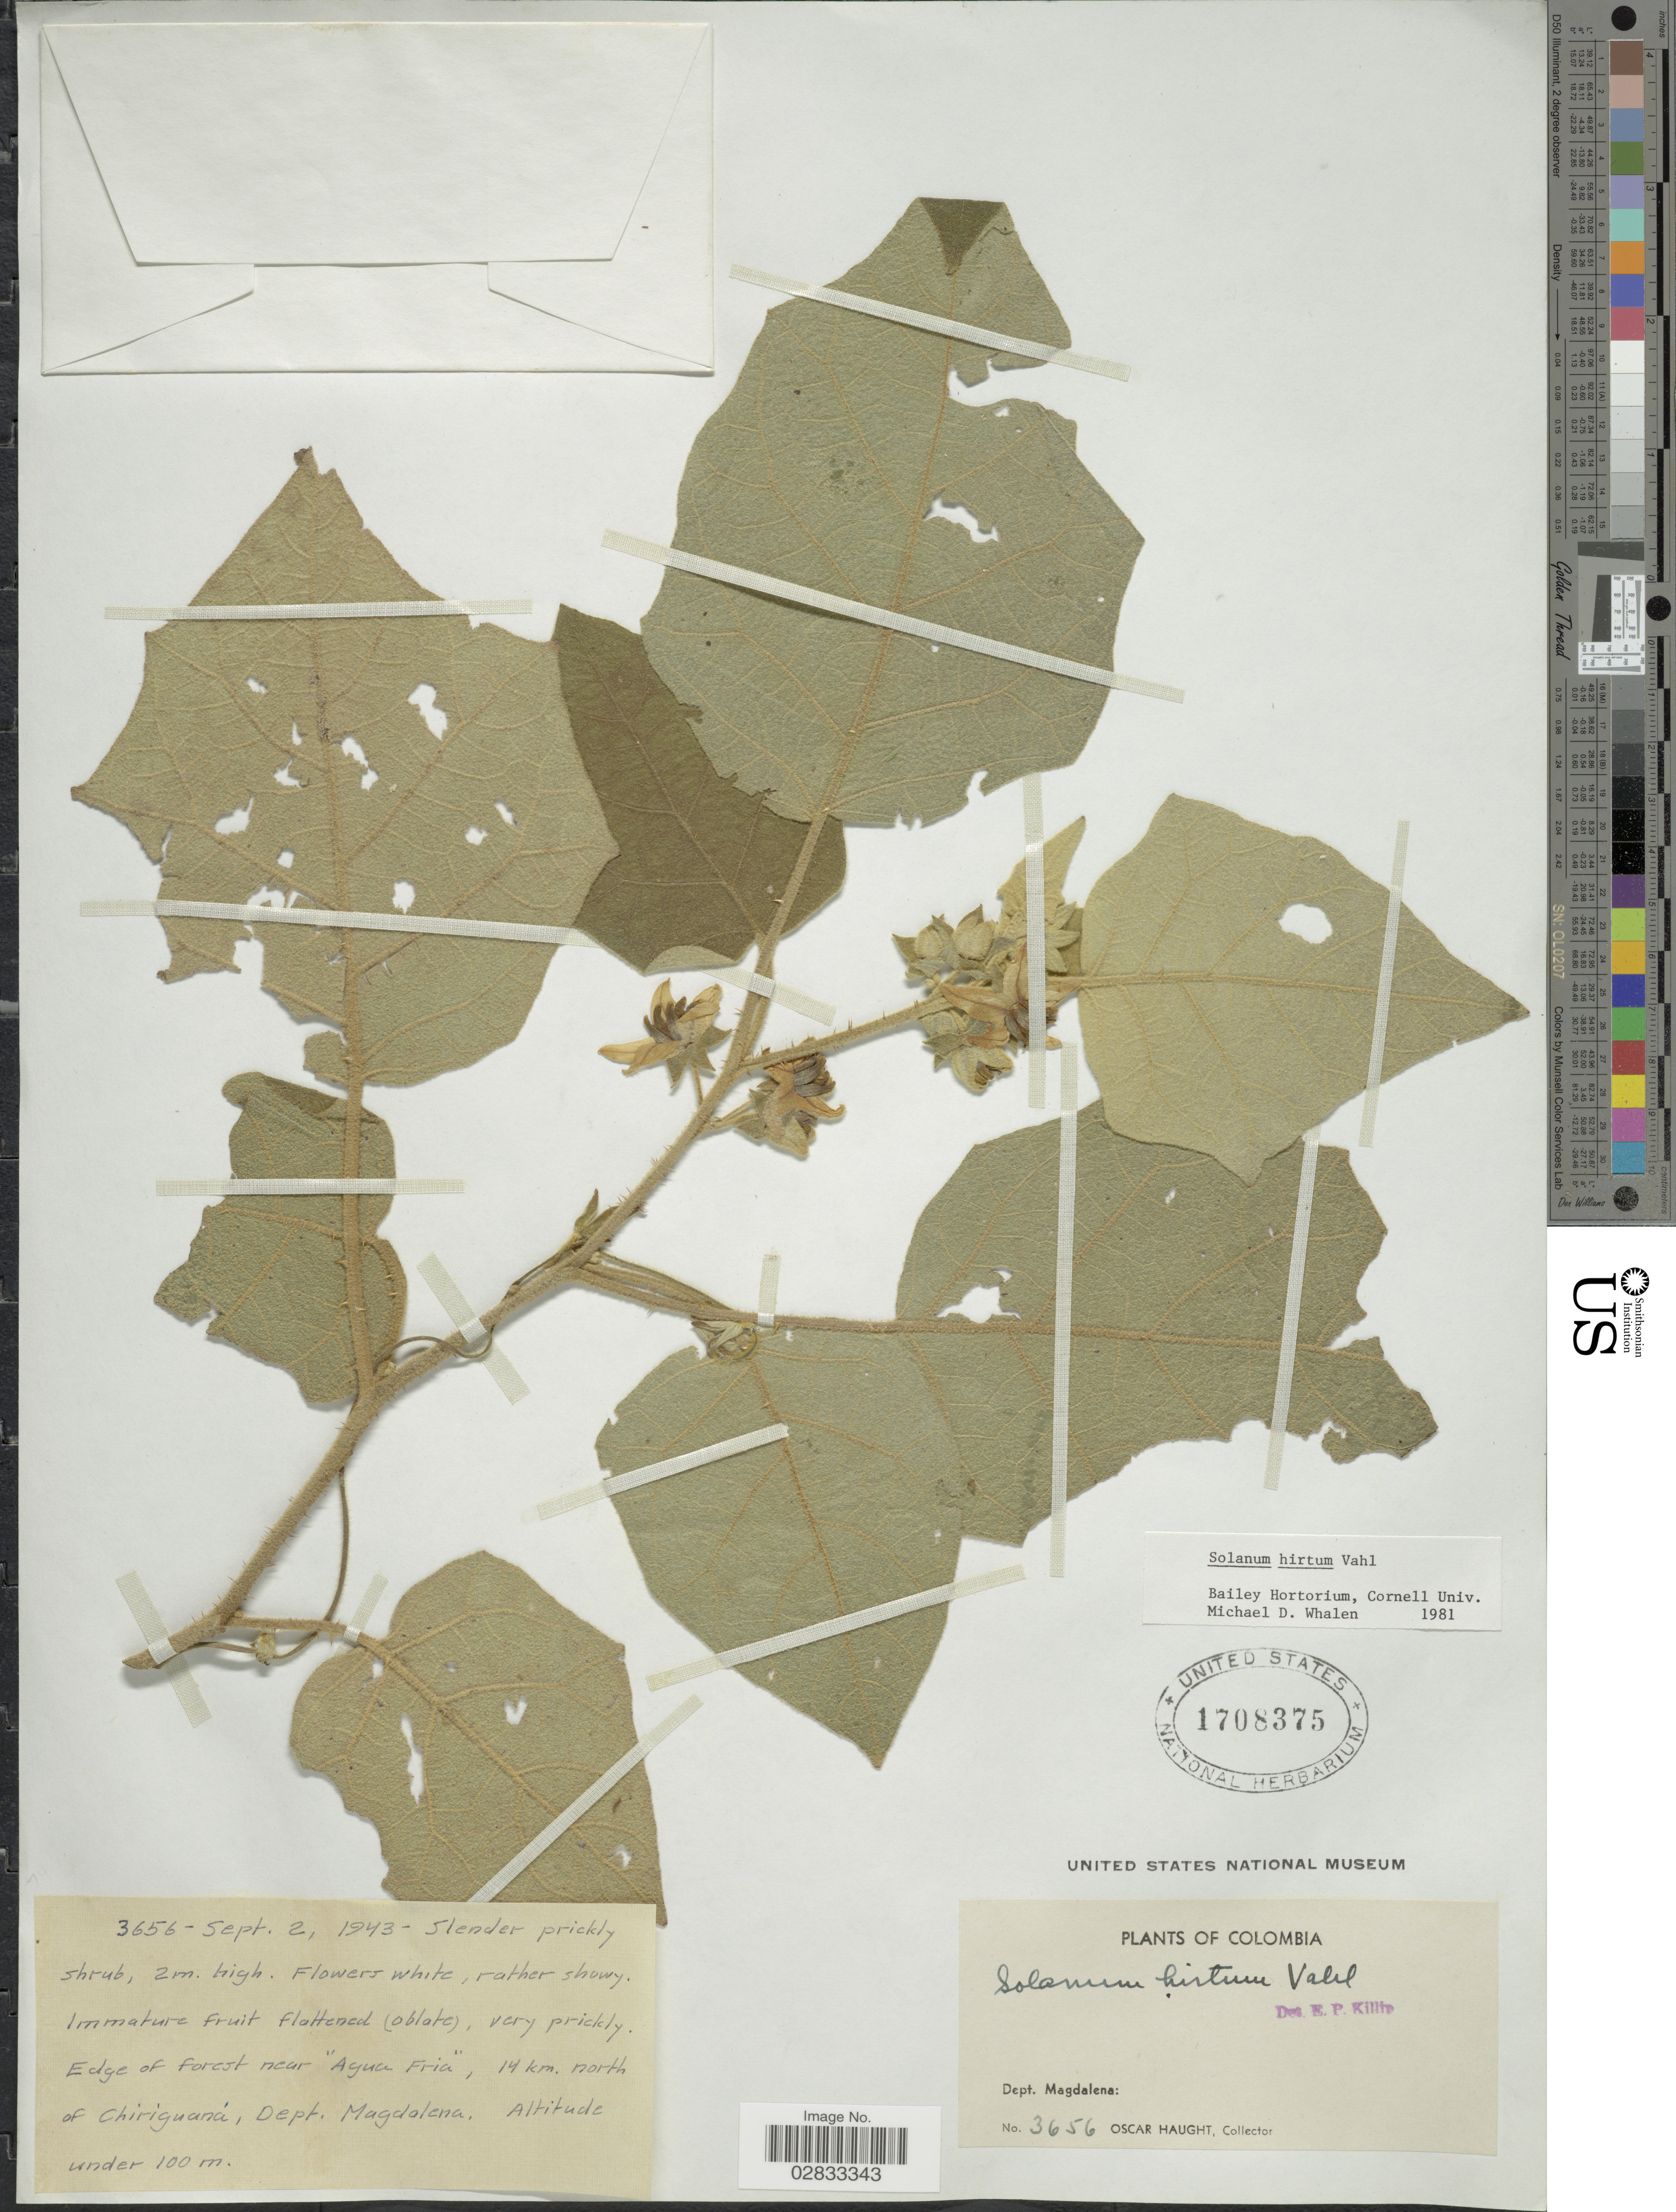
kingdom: Plantae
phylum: Tracheophyta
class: Magnoliopsida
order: Solanales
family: Solanaceae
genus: Solanum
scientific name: Solanum hirtum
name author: Vahl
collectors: O. L. Haught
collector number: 3656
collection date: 1943-09-02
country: Colombia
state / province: Magdalena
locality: Dept. Magdalena, Edge of forest near "Agua Fria", 14 km. north of Chiriguaná.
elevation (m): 100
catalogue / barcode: US 1708375